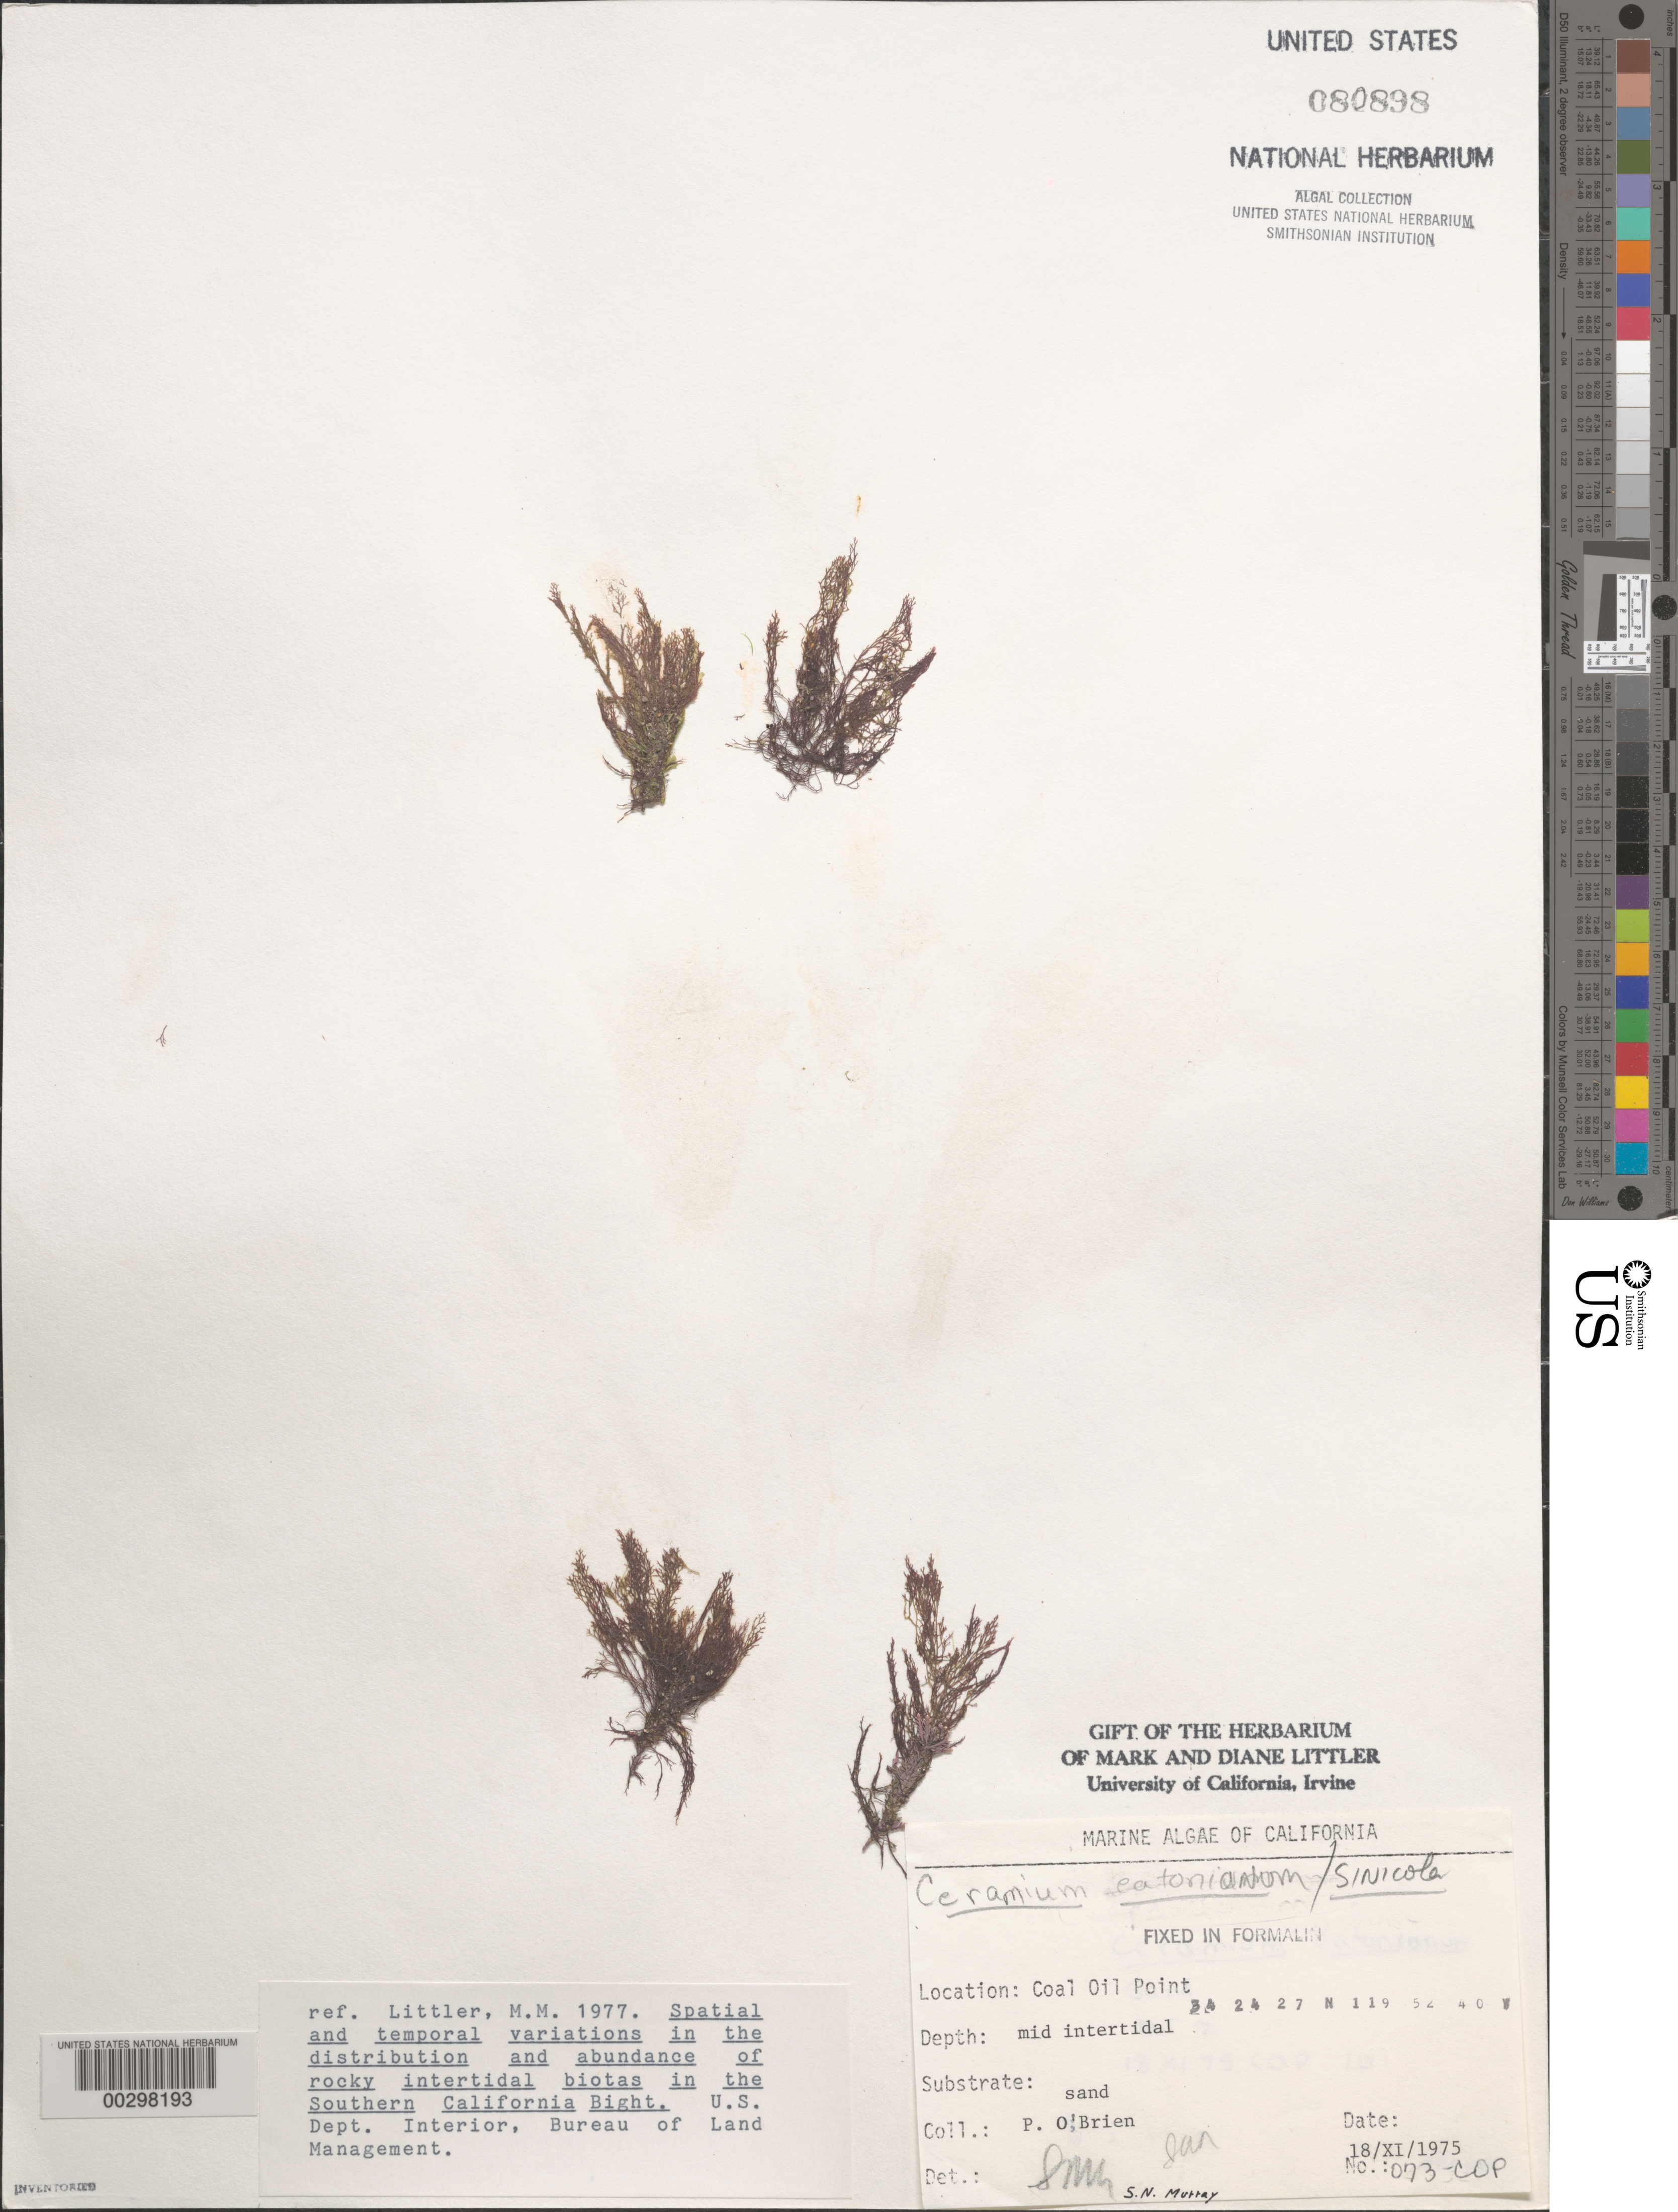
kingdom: Plantae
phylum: Rhodophyta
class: Florideophyceae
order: Ceramiales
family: Ceramiaceae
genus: Corallophila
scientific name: Corallophila eatoniana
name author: (Farl.) T.O. Cho et al.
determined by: Algae name updating Project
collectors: P. O'Brien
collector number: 073-COP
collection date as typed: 18 Nov 1975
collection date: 1975-11-18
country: United States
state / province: California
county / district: Santa Barbara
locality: Coal Oil Point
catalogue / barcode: US 80898